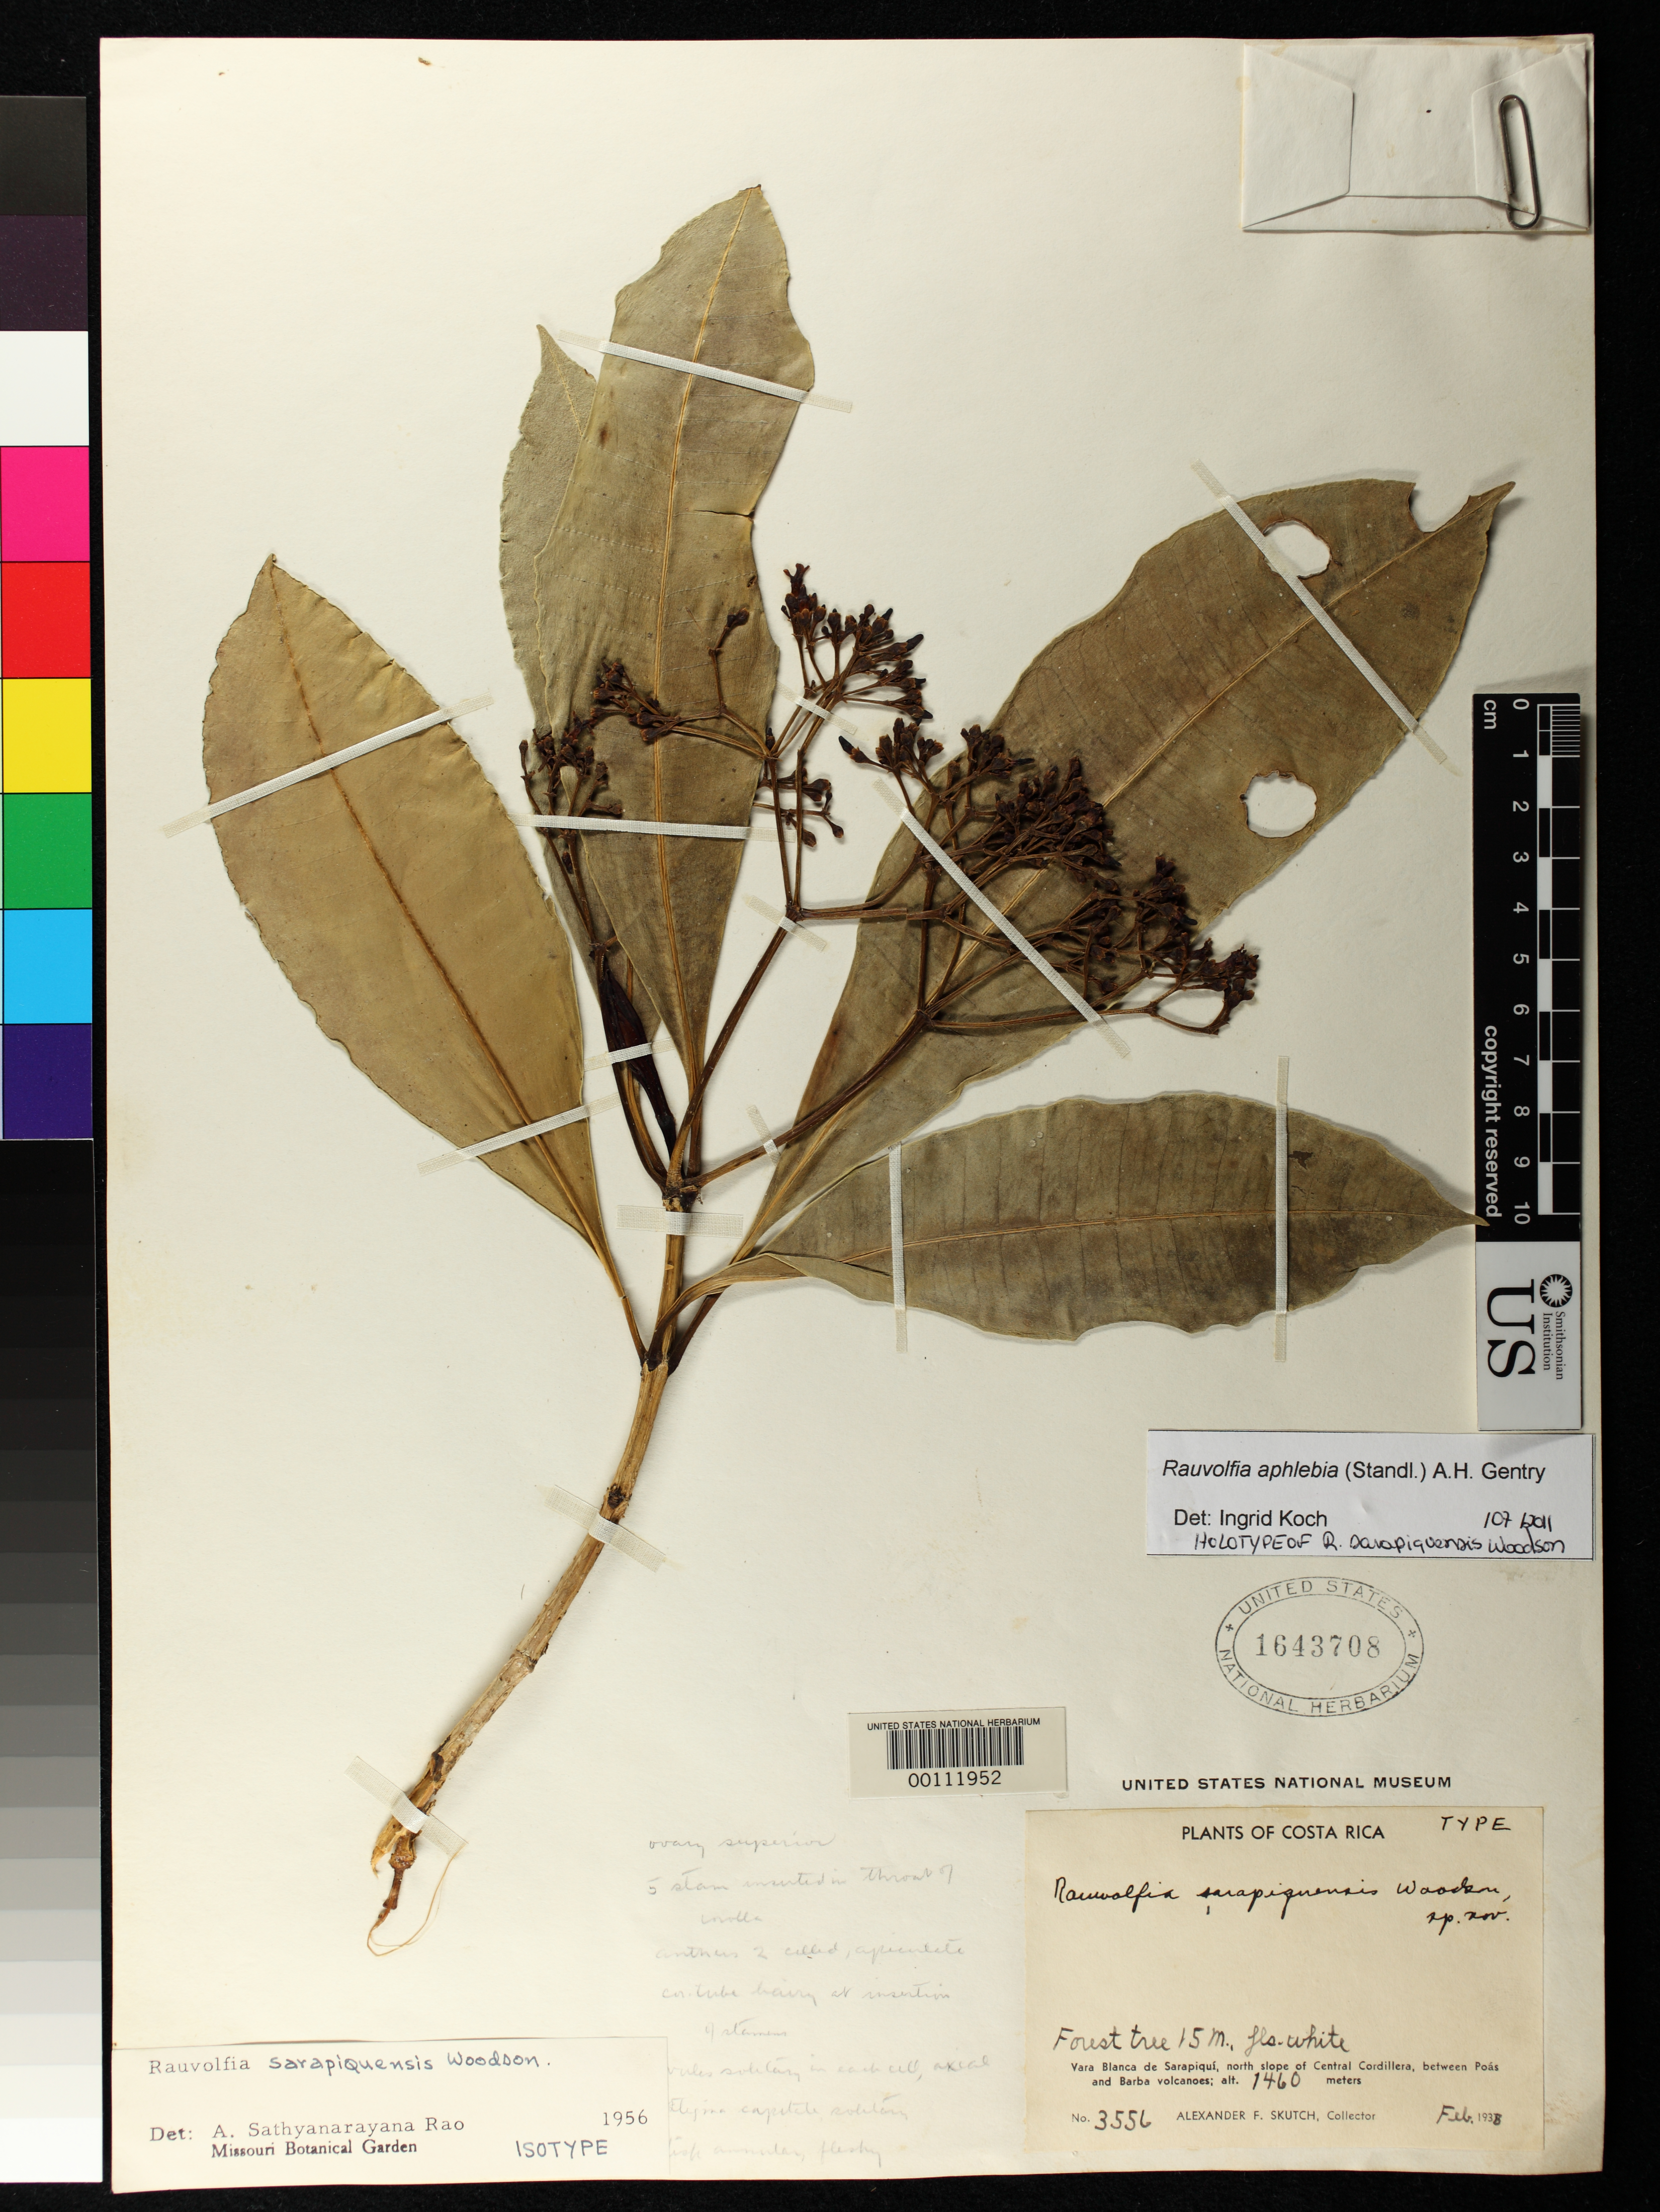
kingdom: Plantae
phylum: Tracheophyta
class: Magnoliopsida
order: Gentianales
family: Apocynaceae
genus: Rauvolfia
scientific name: Rauvolfia sarapiquensis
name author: Woodson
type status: Holotype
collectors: A. F. Skutch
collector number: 3556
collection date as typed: Feb 1938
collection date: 1938-02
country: Costa Rica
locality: Vara Blanca de Sarapiqui, N slope of Central Cordillera, between Poás and Barba Volcanoes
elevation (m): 1460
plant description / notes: Erroneously annotated as "isotype" by A.S. Rao (1956); protologue cites "U.S. Nat. Herb., TYPE".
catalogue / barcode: US 1643708